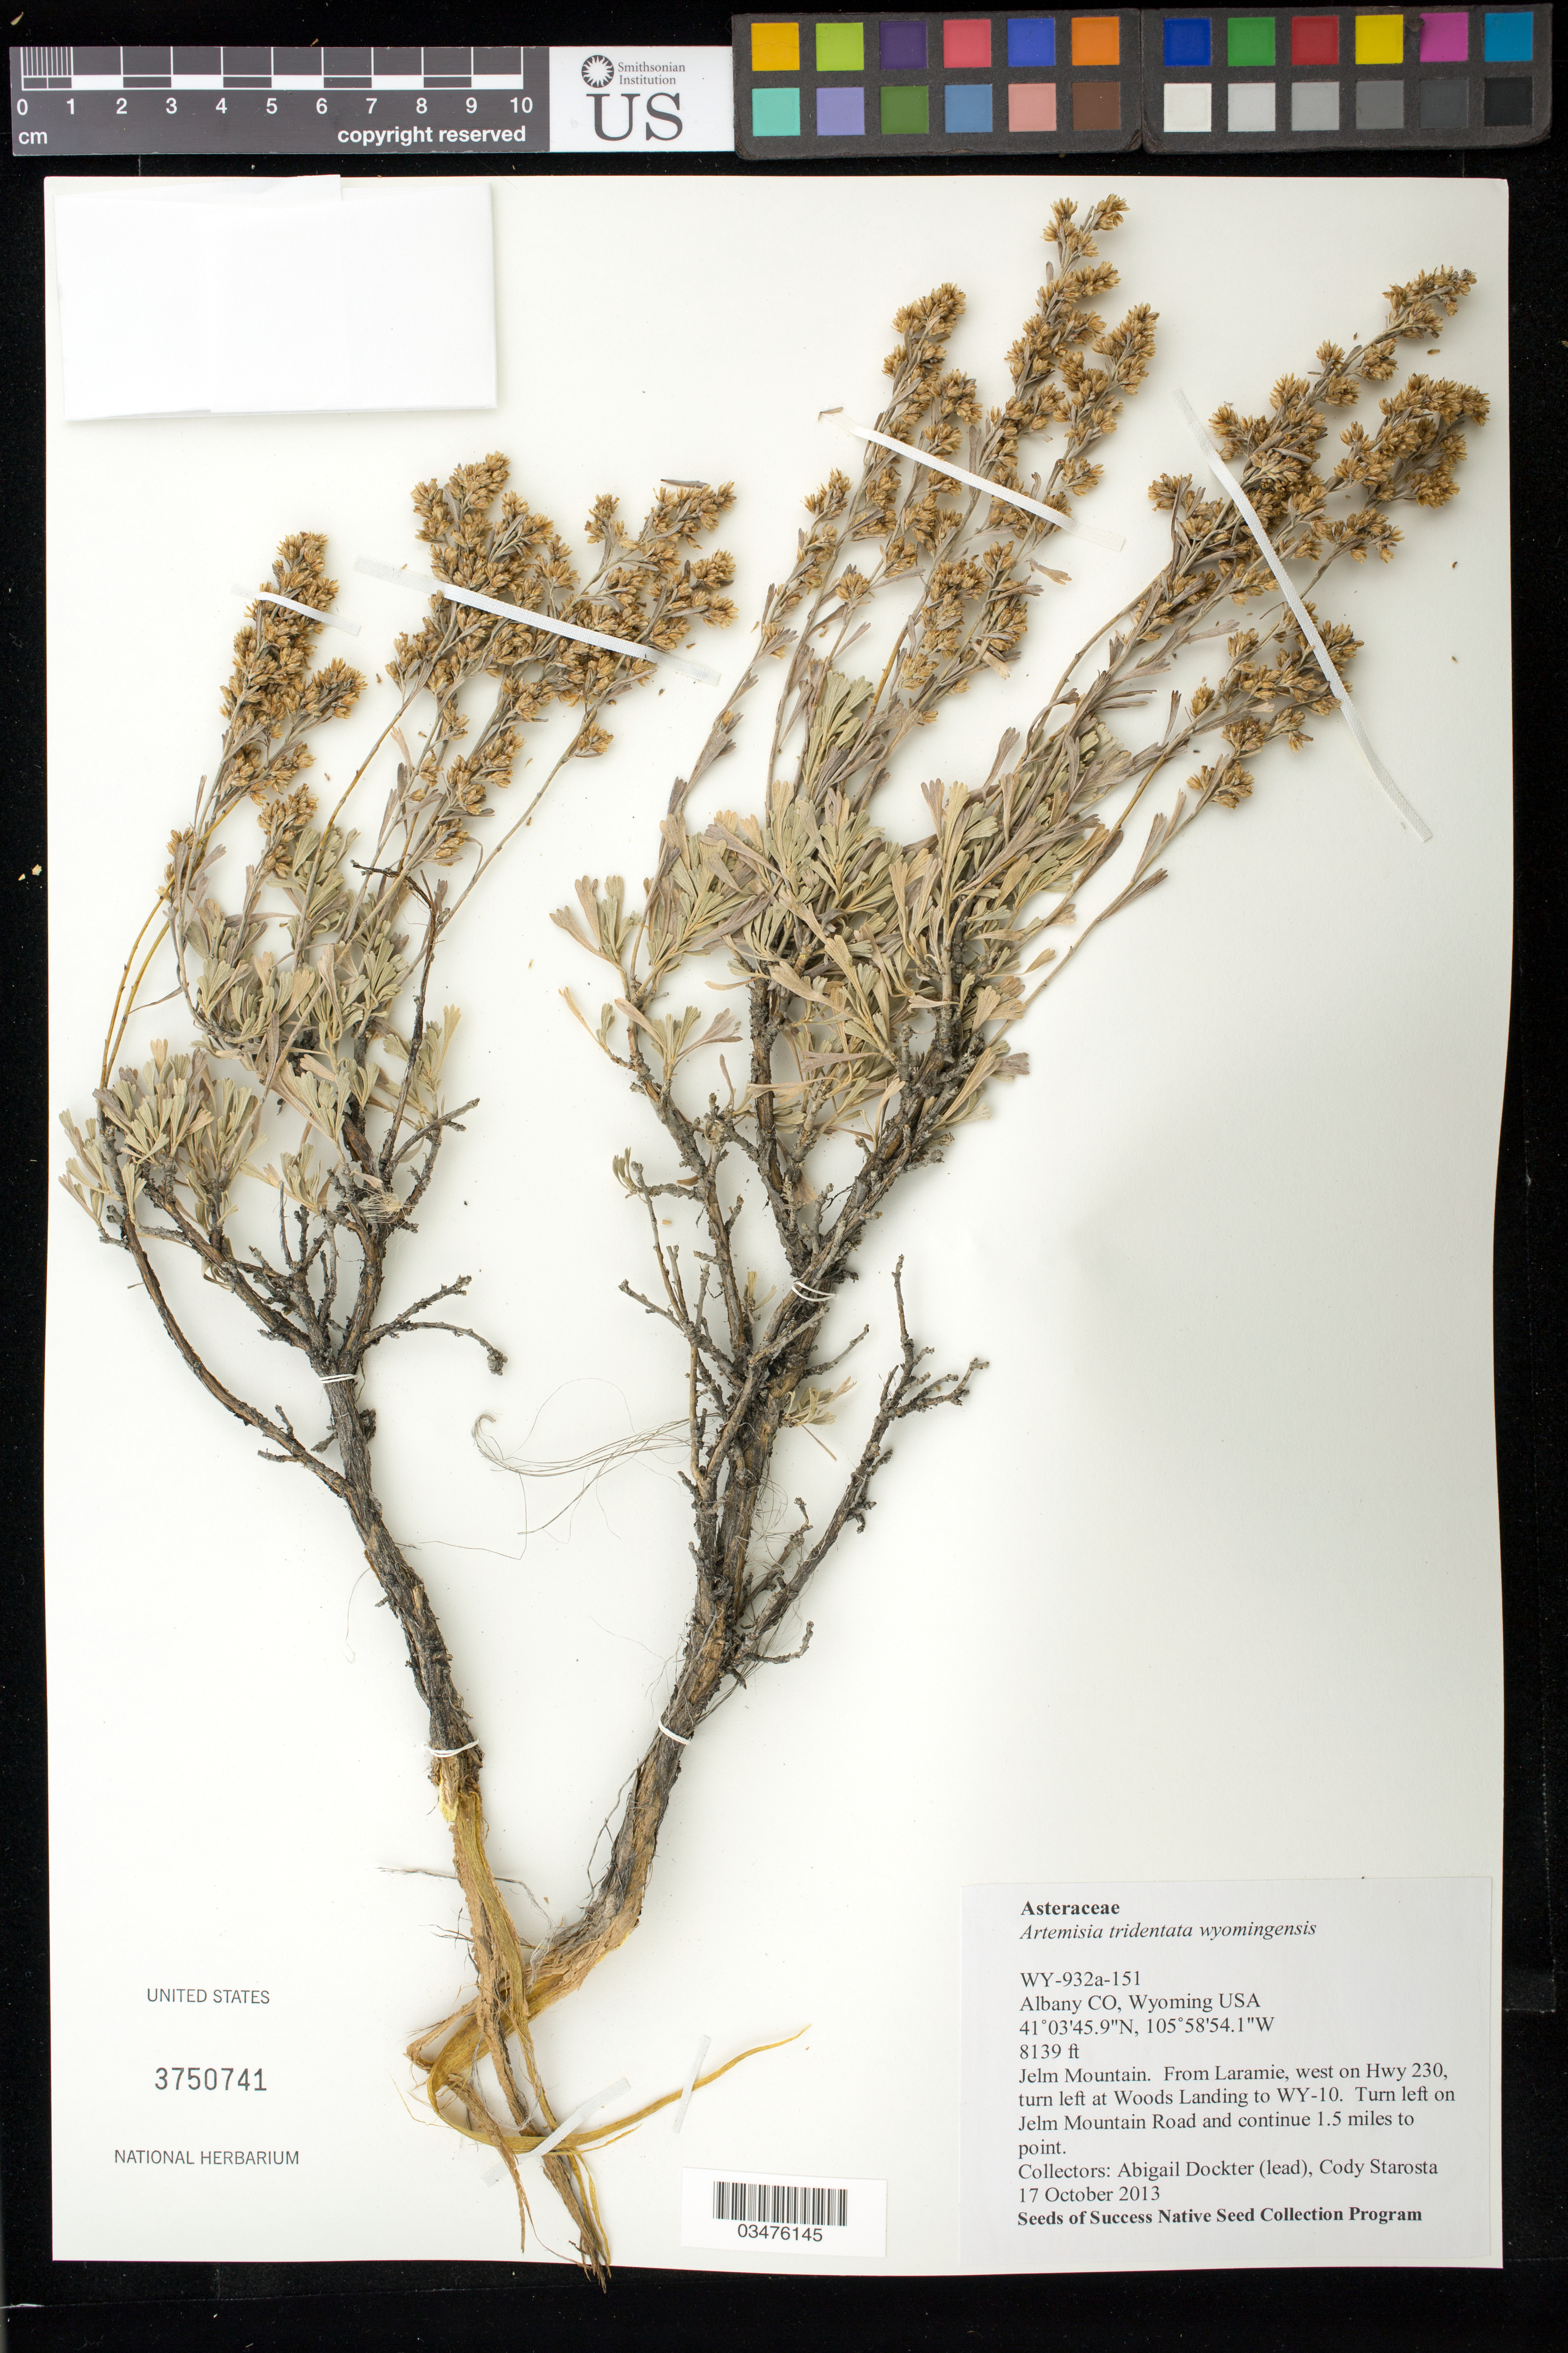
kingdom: Plantae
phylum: Tracheophyta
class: Magnoliopsida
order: Asterales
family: Asteraceae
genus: Artemisia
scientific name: Artemisia tridentata var. wyomingensis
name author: (Beetle & Young) S.L. Welsh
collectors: A. Dockter & C. Starosta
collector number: WY932A-151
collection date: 2013-10-17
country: United States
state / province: Wyoming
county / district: Albany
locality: Jelm Mountain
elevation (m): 2481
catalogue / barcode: US 3750741